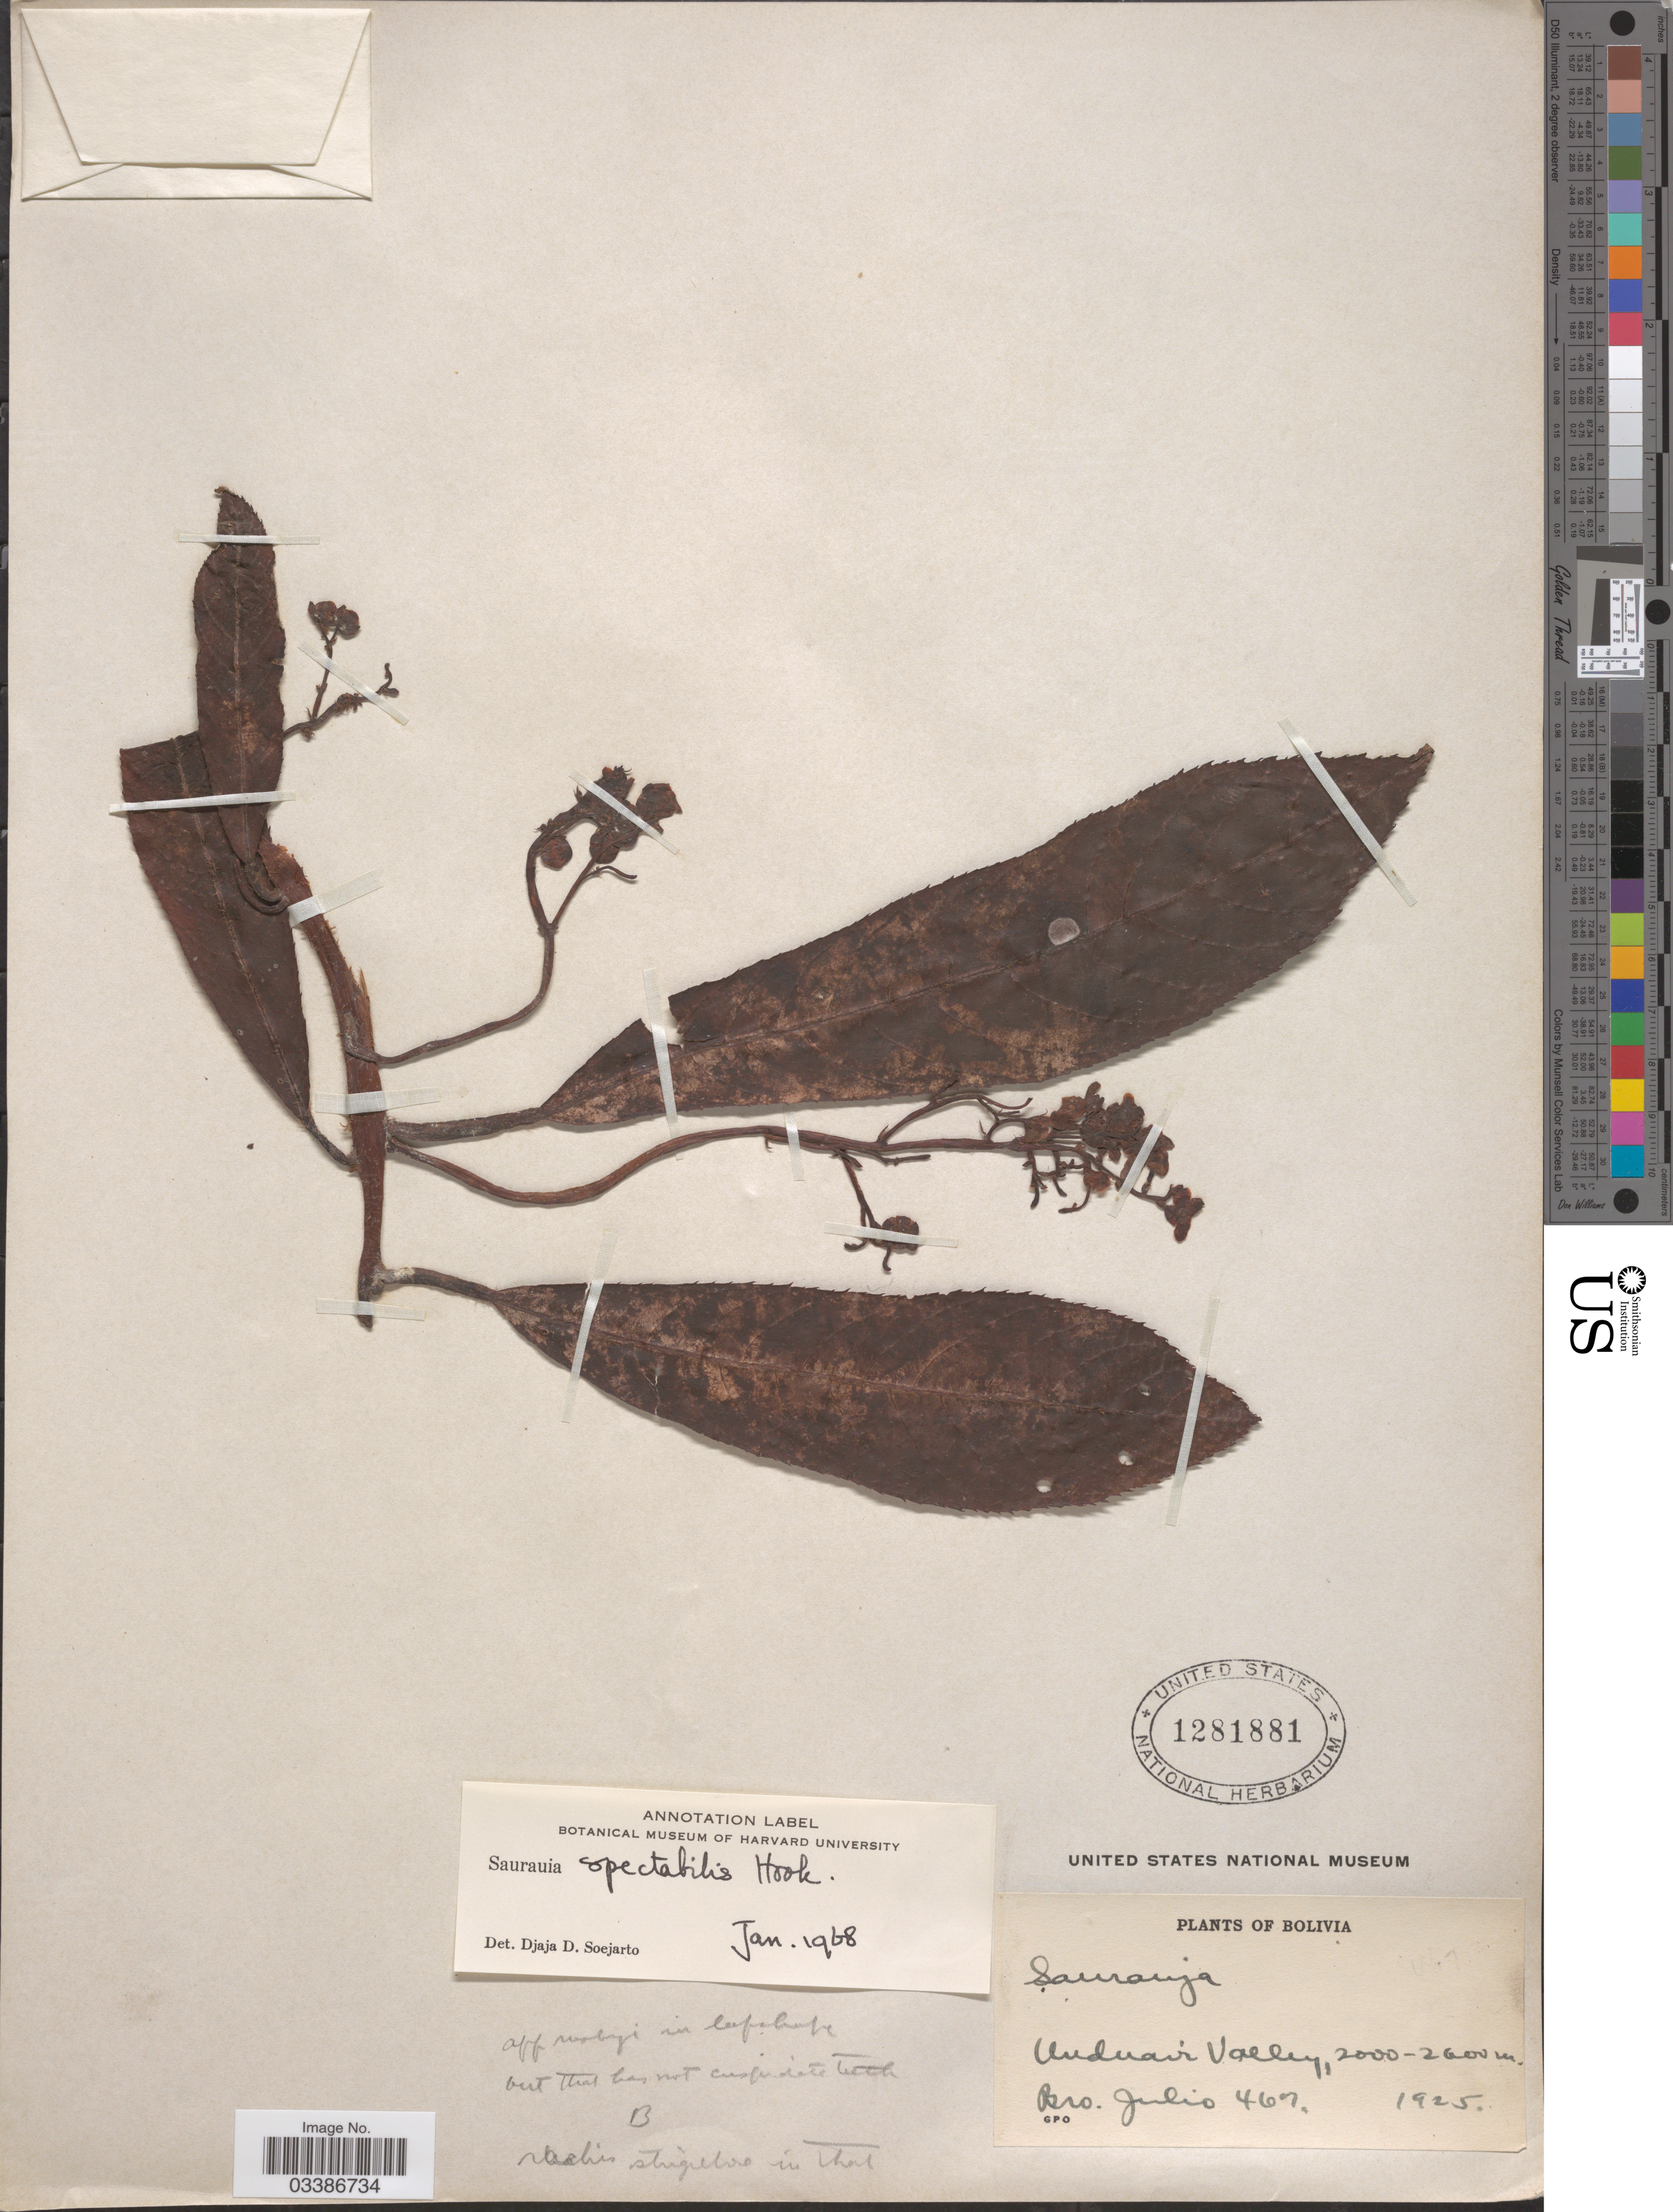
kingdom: Plantae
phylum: Tracheophyta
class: Magnoliopsida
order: Ericales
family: Actinidiaceae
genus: Saurauia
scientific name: Saurauia spectabilis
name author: Hook.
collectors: Bro. Julio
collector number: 467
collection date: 1925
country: Bolivia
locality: Unduavi Valley.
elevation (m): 2000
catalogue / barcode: US 1281881